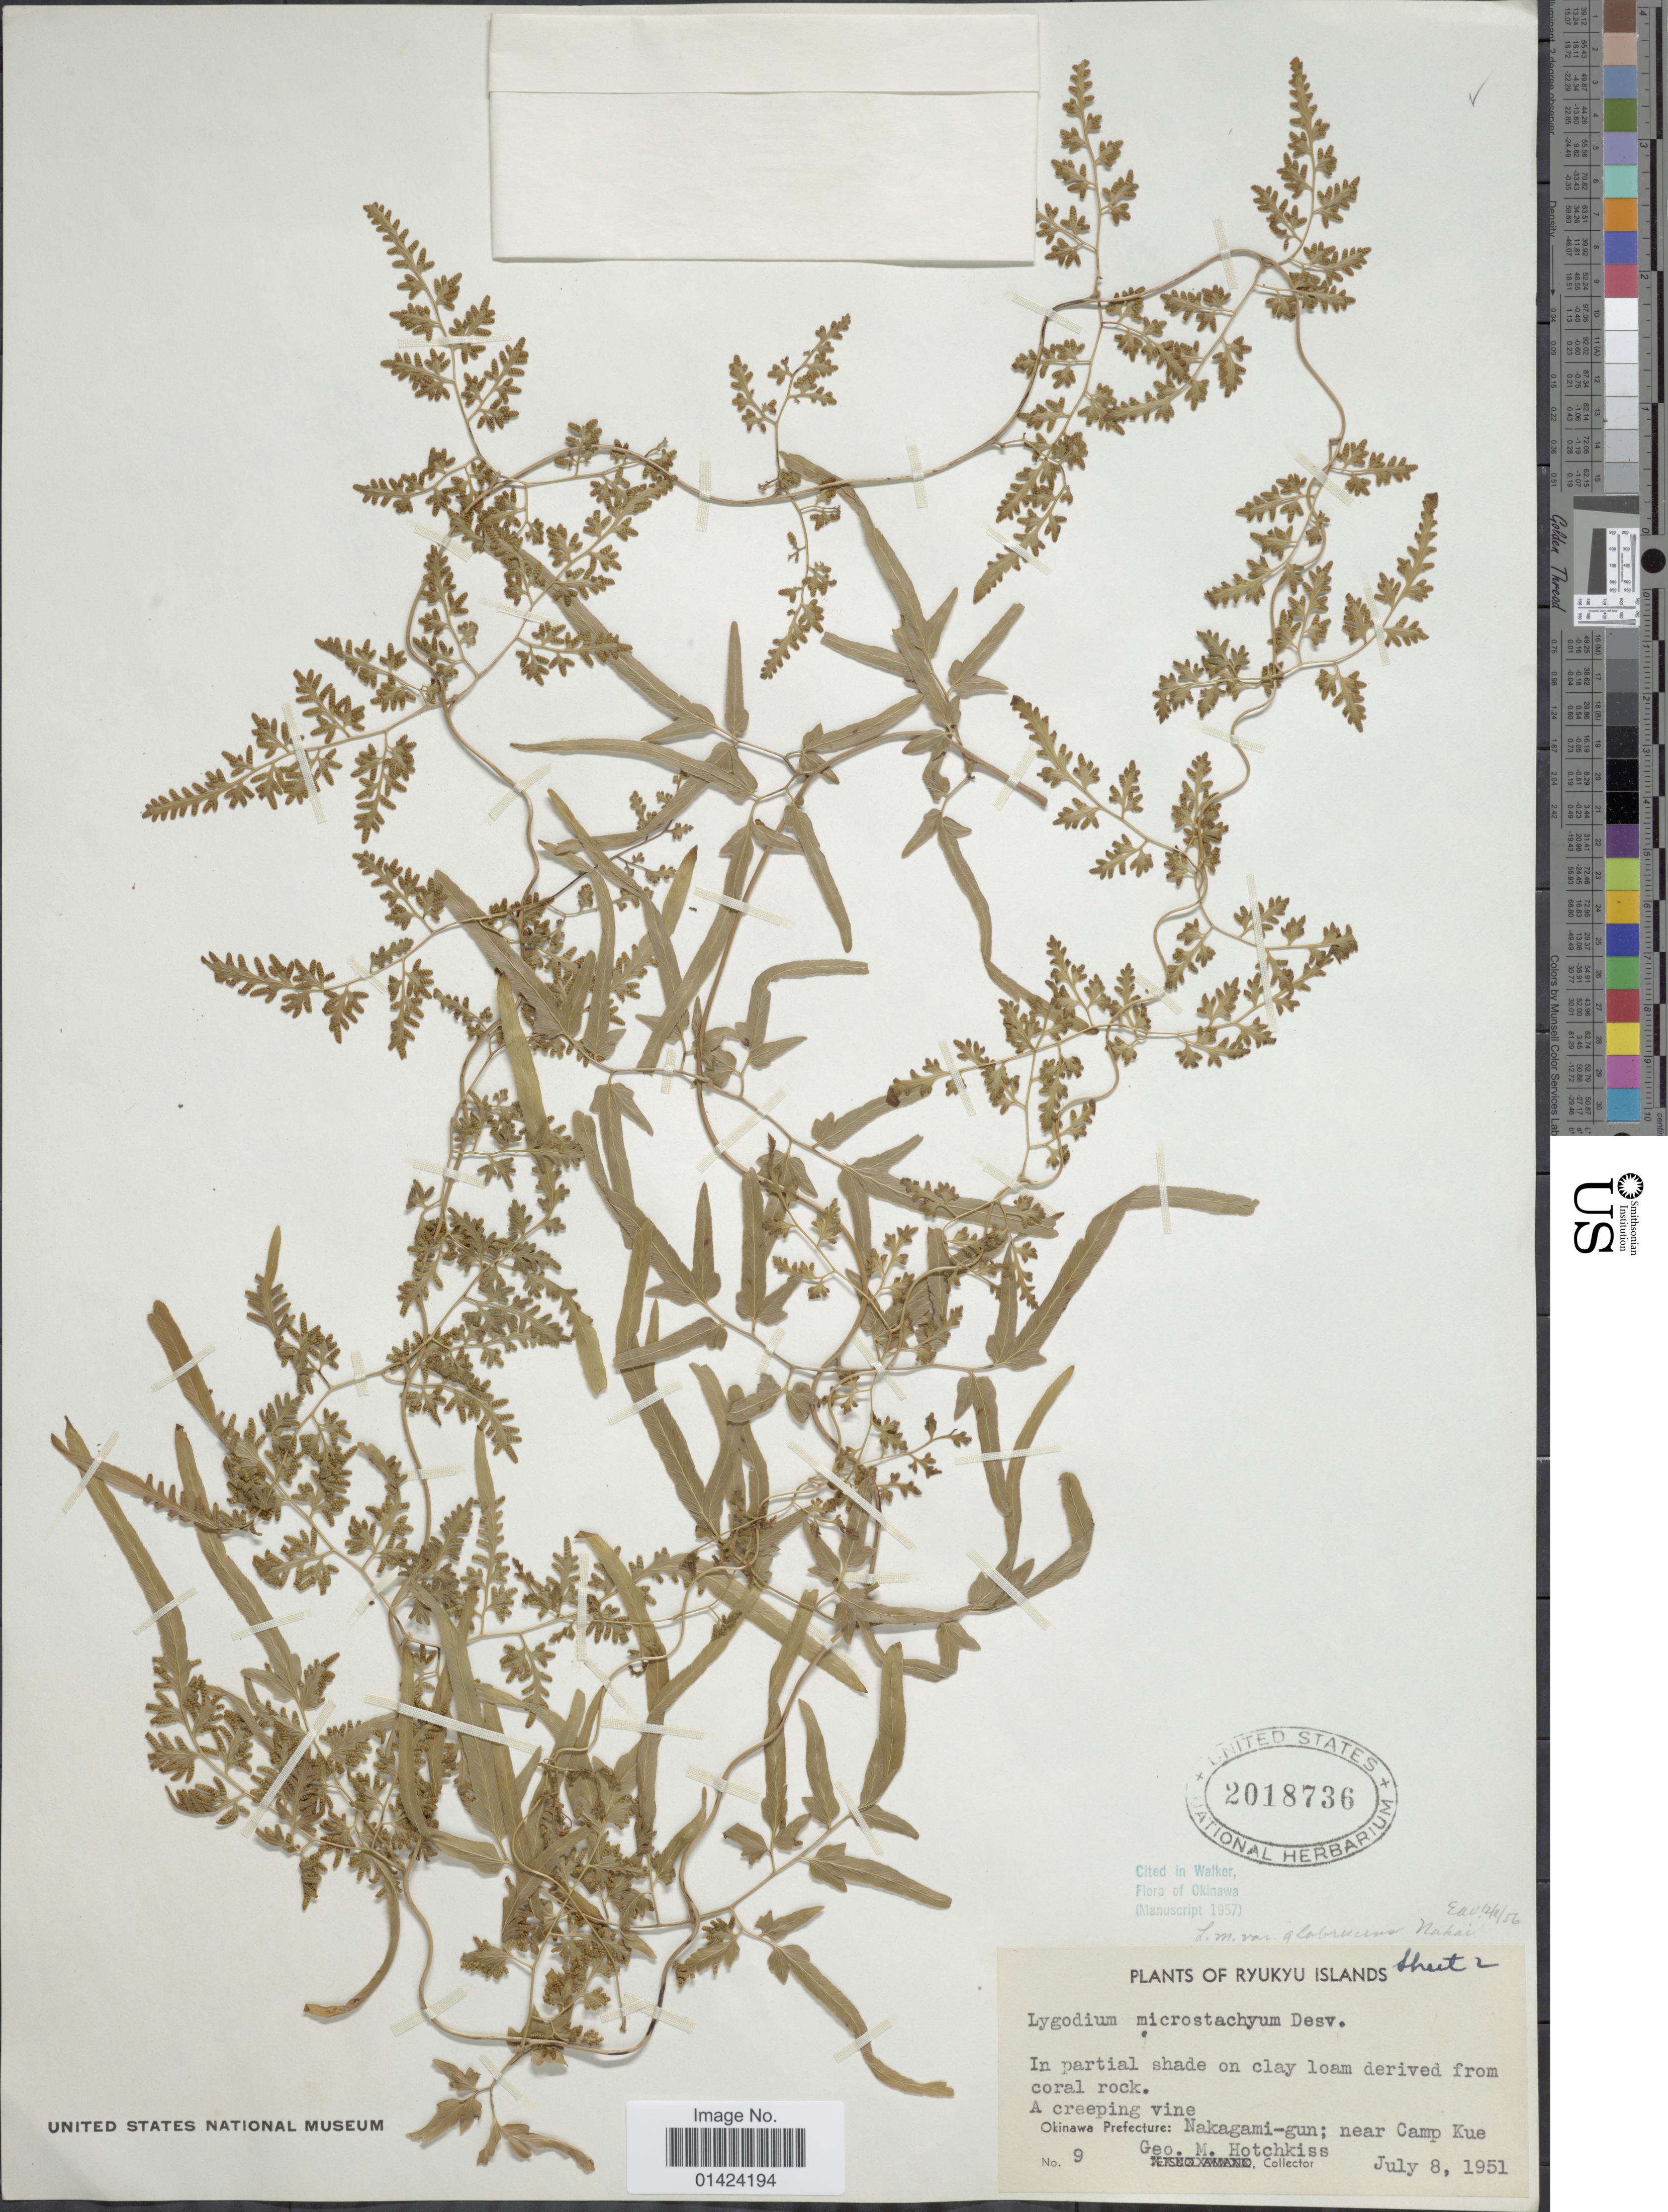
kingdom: Plantae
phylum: Tracheophyta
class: Polypodiopsida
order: Schizaeales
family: Lygodiaceae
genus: Lygodium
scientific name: Lygodium japonicum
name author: (Thunb.) Sw.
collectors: G. Hotchkiss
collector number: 9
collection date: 1951-07-08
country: Japan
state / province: Okinawa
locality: Ryukyu Islands. Okinawa Prefecture: Nakagami-gun; near Camp Kue.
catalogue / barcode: US 2018736